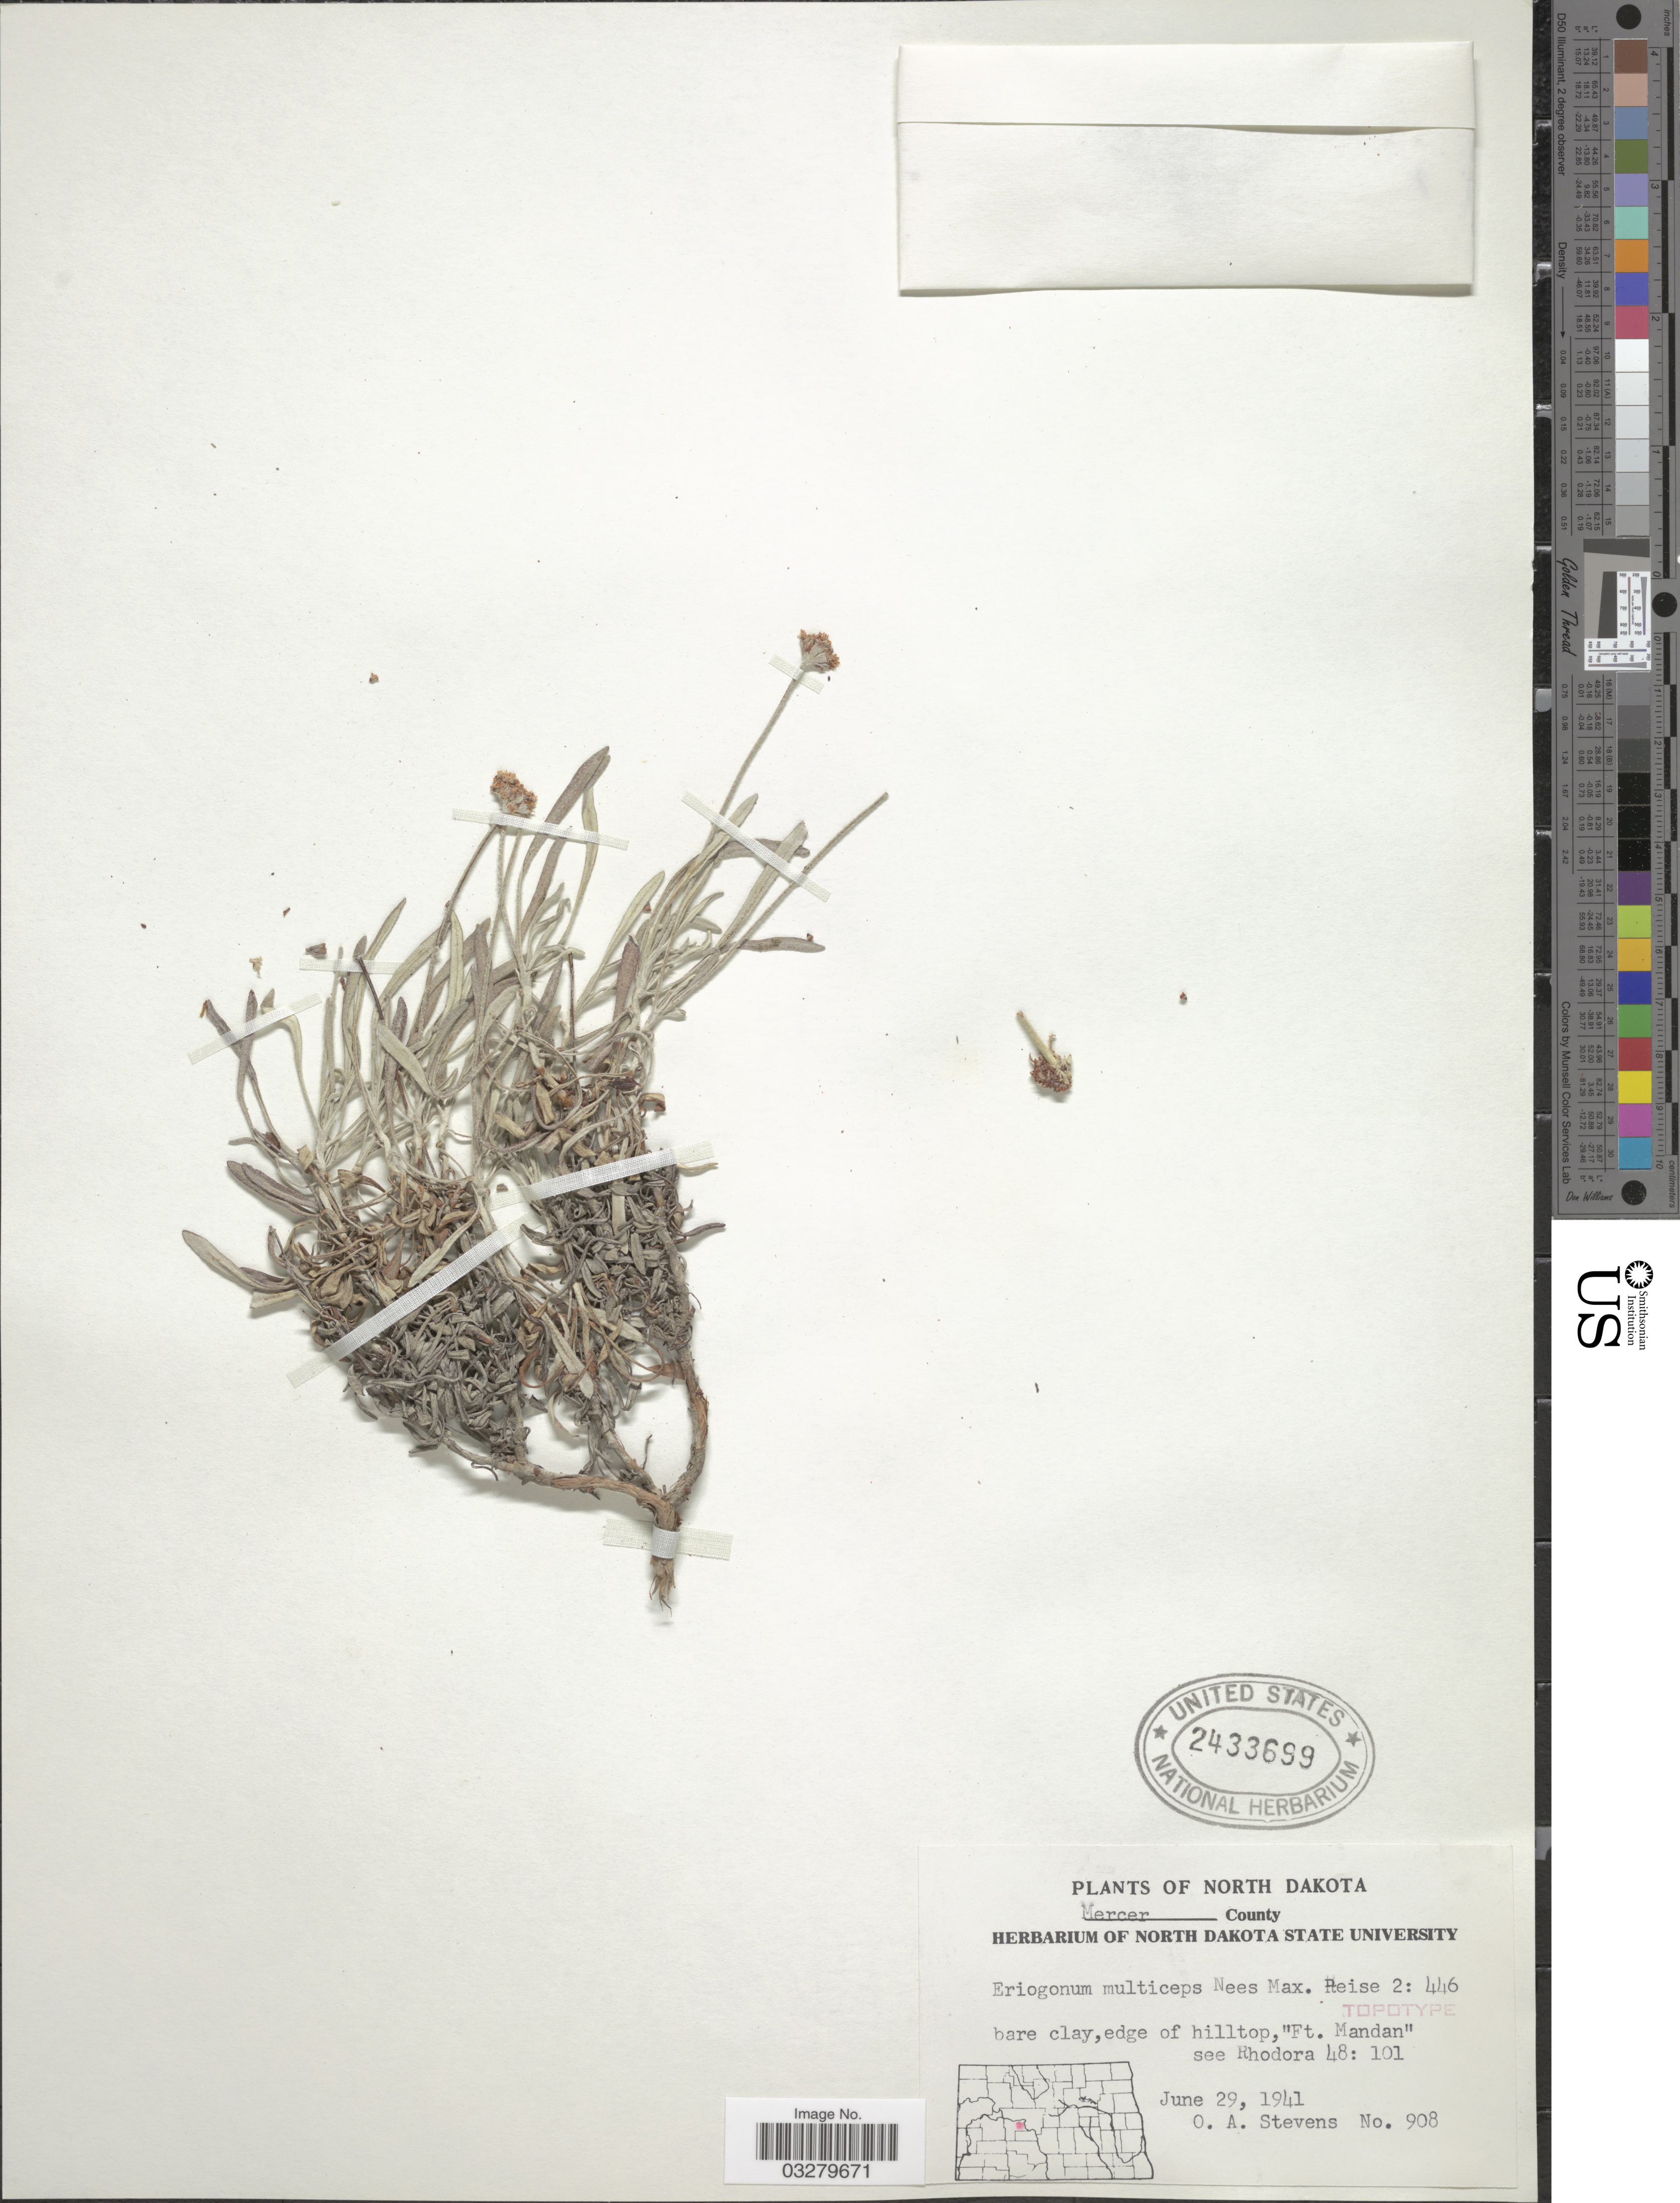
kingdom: Plantae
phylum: Tracheophyta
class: Magnoliopsida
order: Caryophyllales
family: Polygonaceae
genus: Eriogonum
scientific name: Eriogonum pauciflorum var. pauciflorum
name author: Pursh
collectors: O. A. Stevens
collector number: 908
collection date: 1941-06-29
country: United States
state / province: North Dakota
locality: Mercer County. Edge of hilltop, "Ft. Mandan".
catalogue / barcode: US 2433699